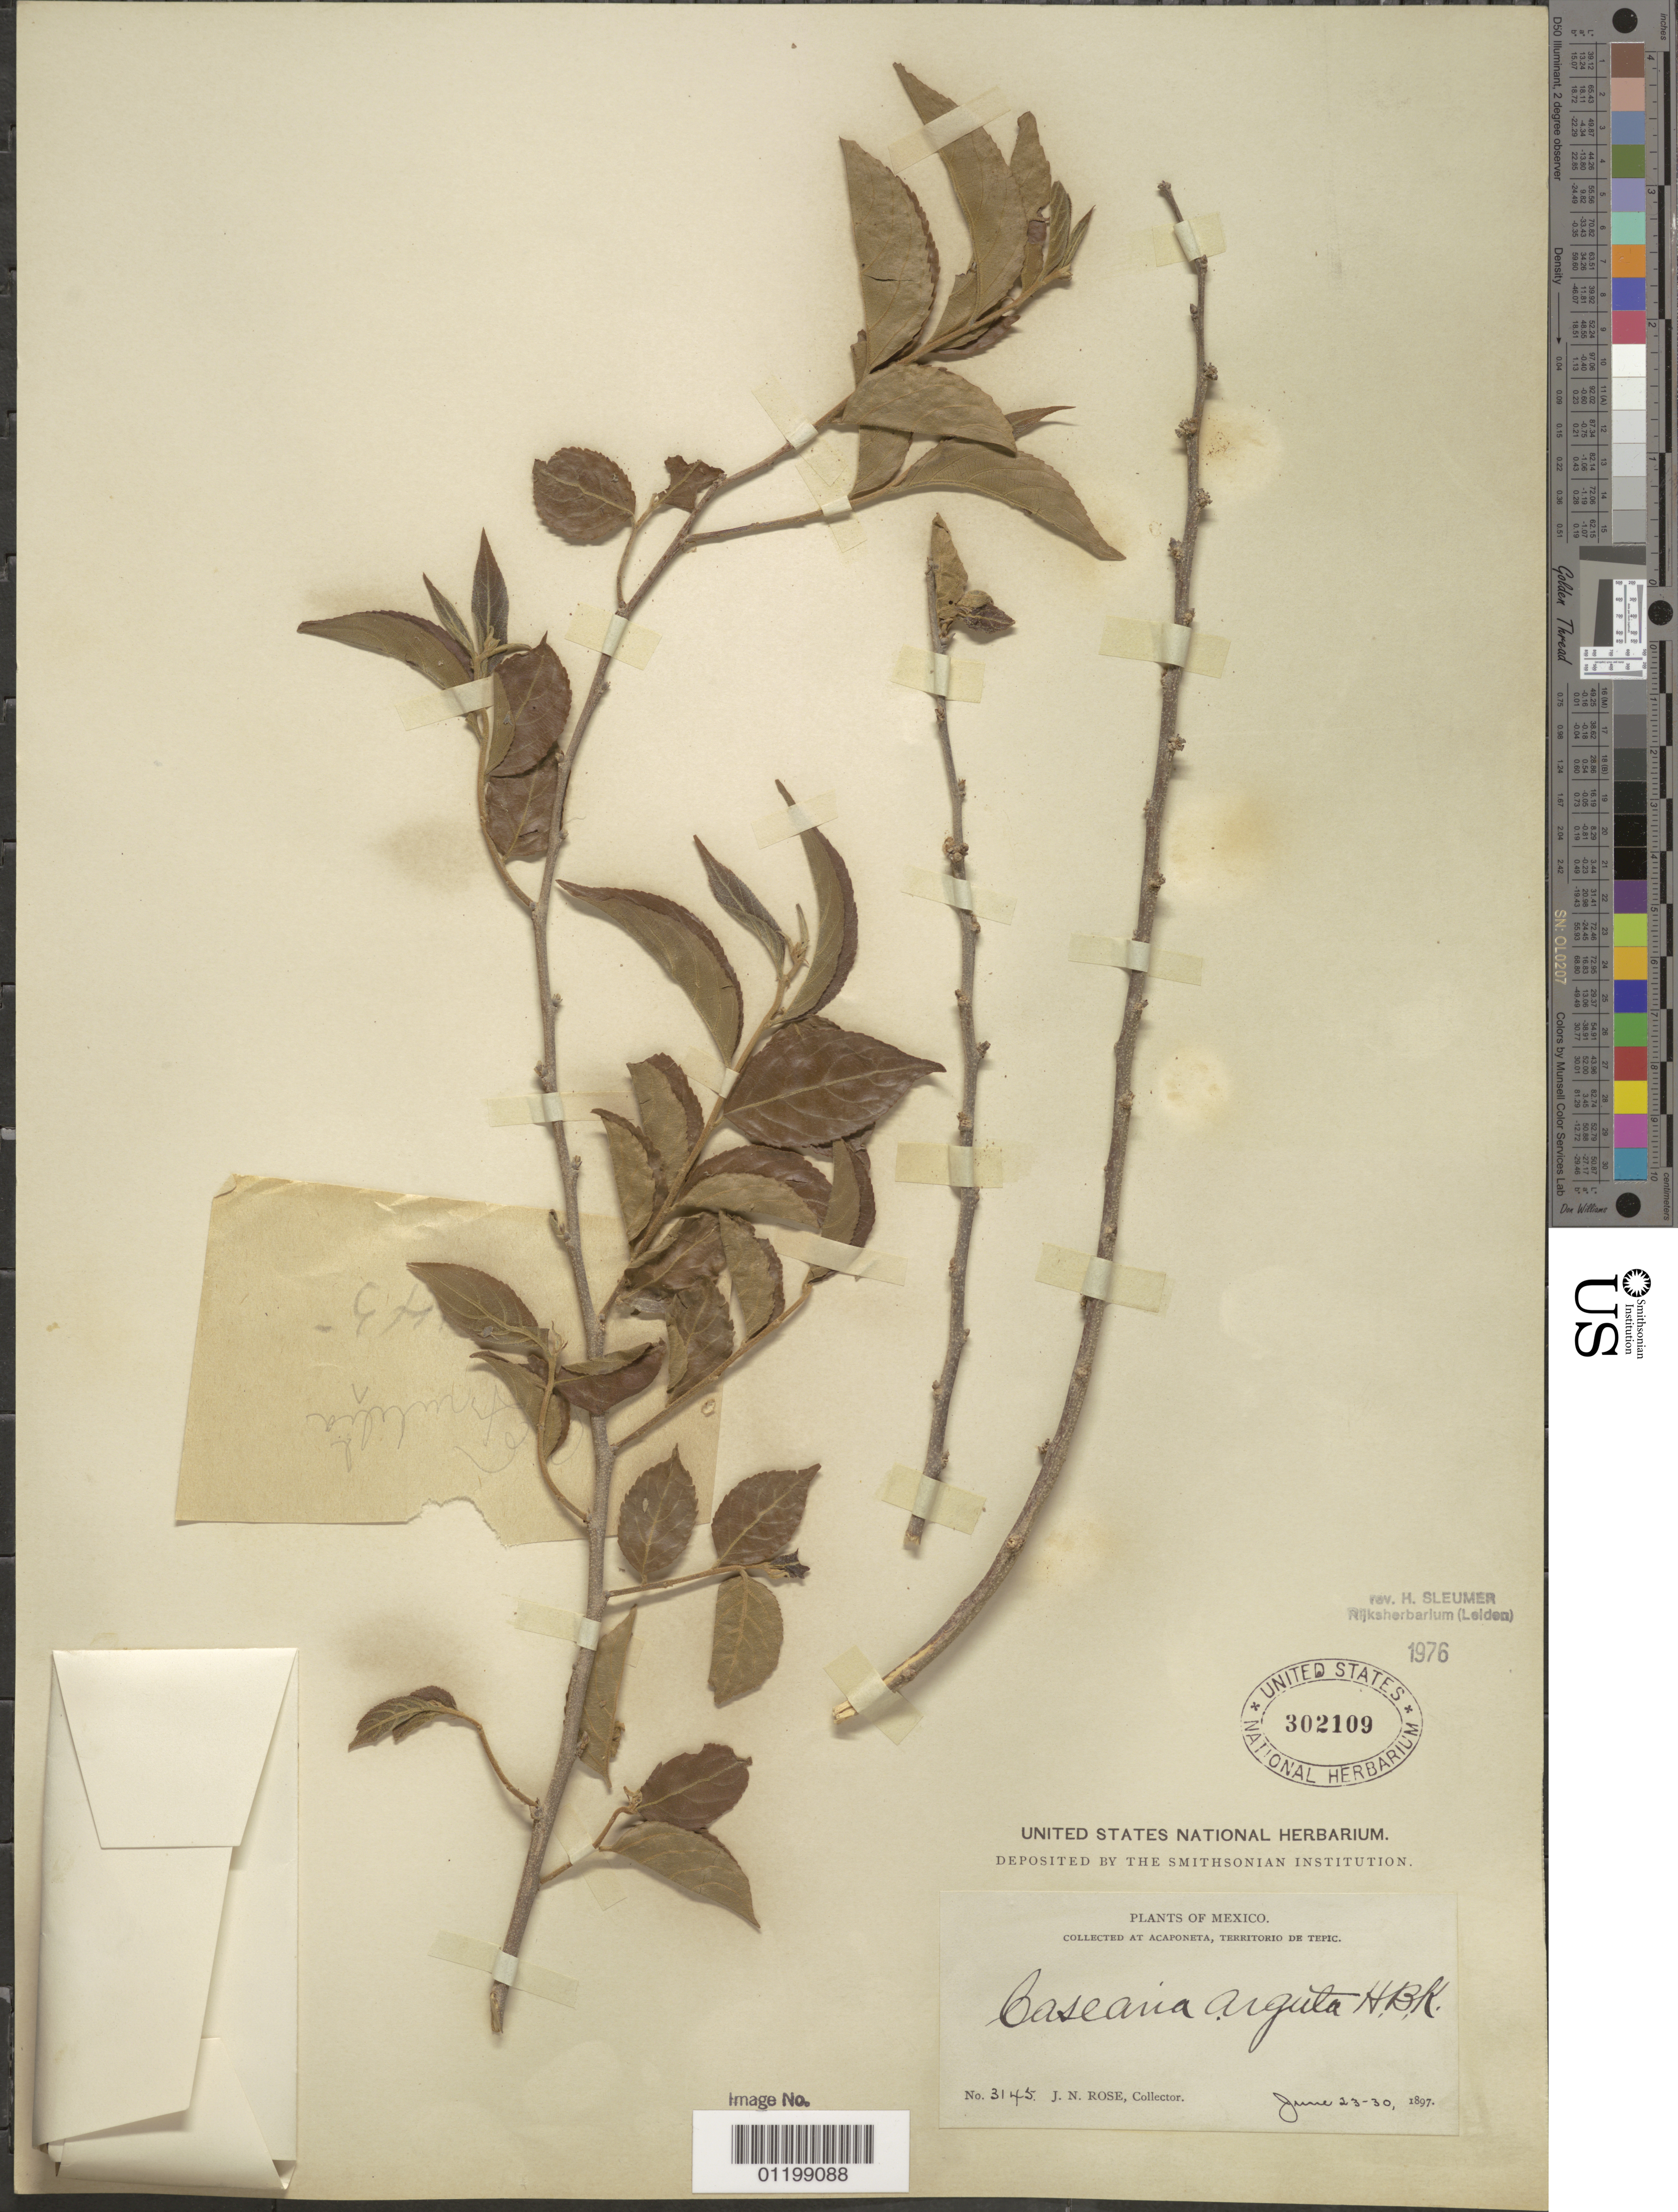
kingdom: Plantae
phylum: Tracheophyta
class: Magnoliopsida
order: Malpighiales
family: Salicaceae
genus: Casearia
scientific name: Casearia arguta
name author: Kunth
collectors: J. N. Rose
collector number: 3145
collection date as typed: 23 Jun 1897 to 30 Jun 1897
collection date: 1897-06-23/1897-06-30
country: Mexico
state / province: Nayarit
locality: Acaponeta, Territorio de Tepic.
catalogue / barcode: US 302109